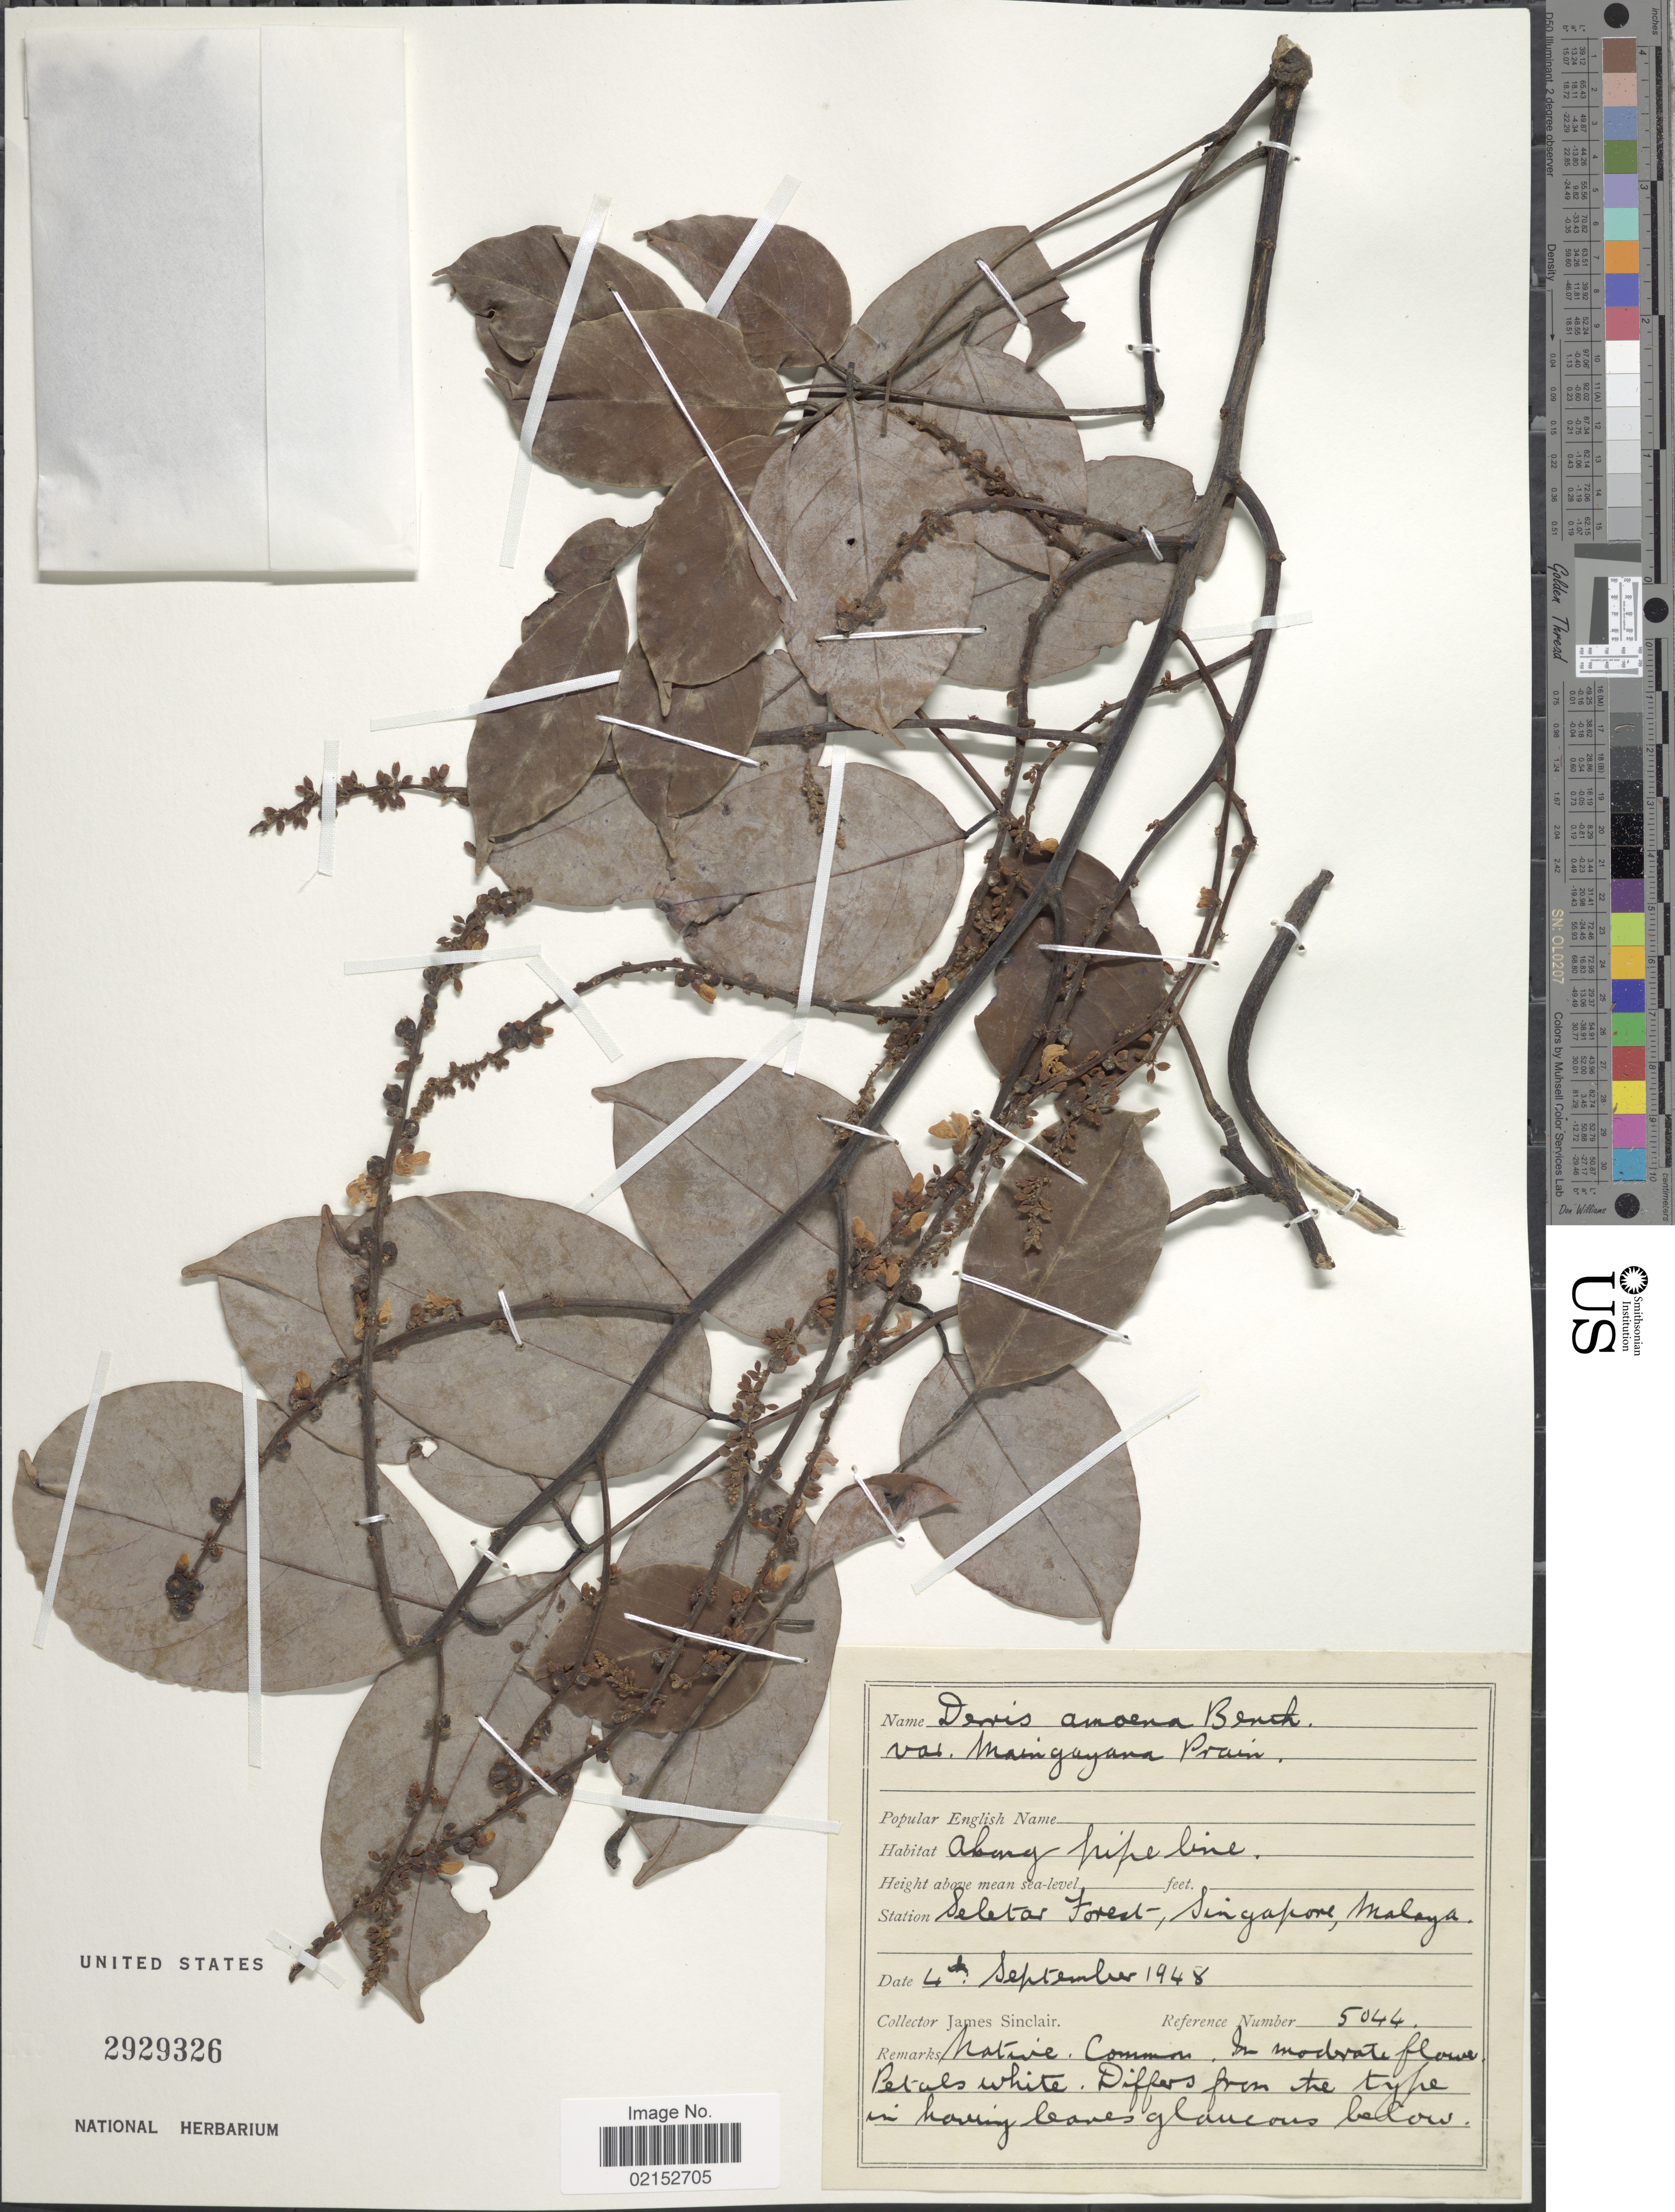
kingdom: Plantae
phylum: Tracheophyta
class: Magnoliopsida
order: Fabales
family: Fabaceae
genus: Derris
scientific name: Derris maingayana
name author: Baker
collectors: J. Sinclair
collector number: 5044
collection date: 1948-09-04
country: Singapore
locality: Along pipe line. Seletar Forest, Malaya.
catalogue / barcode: US 2929326